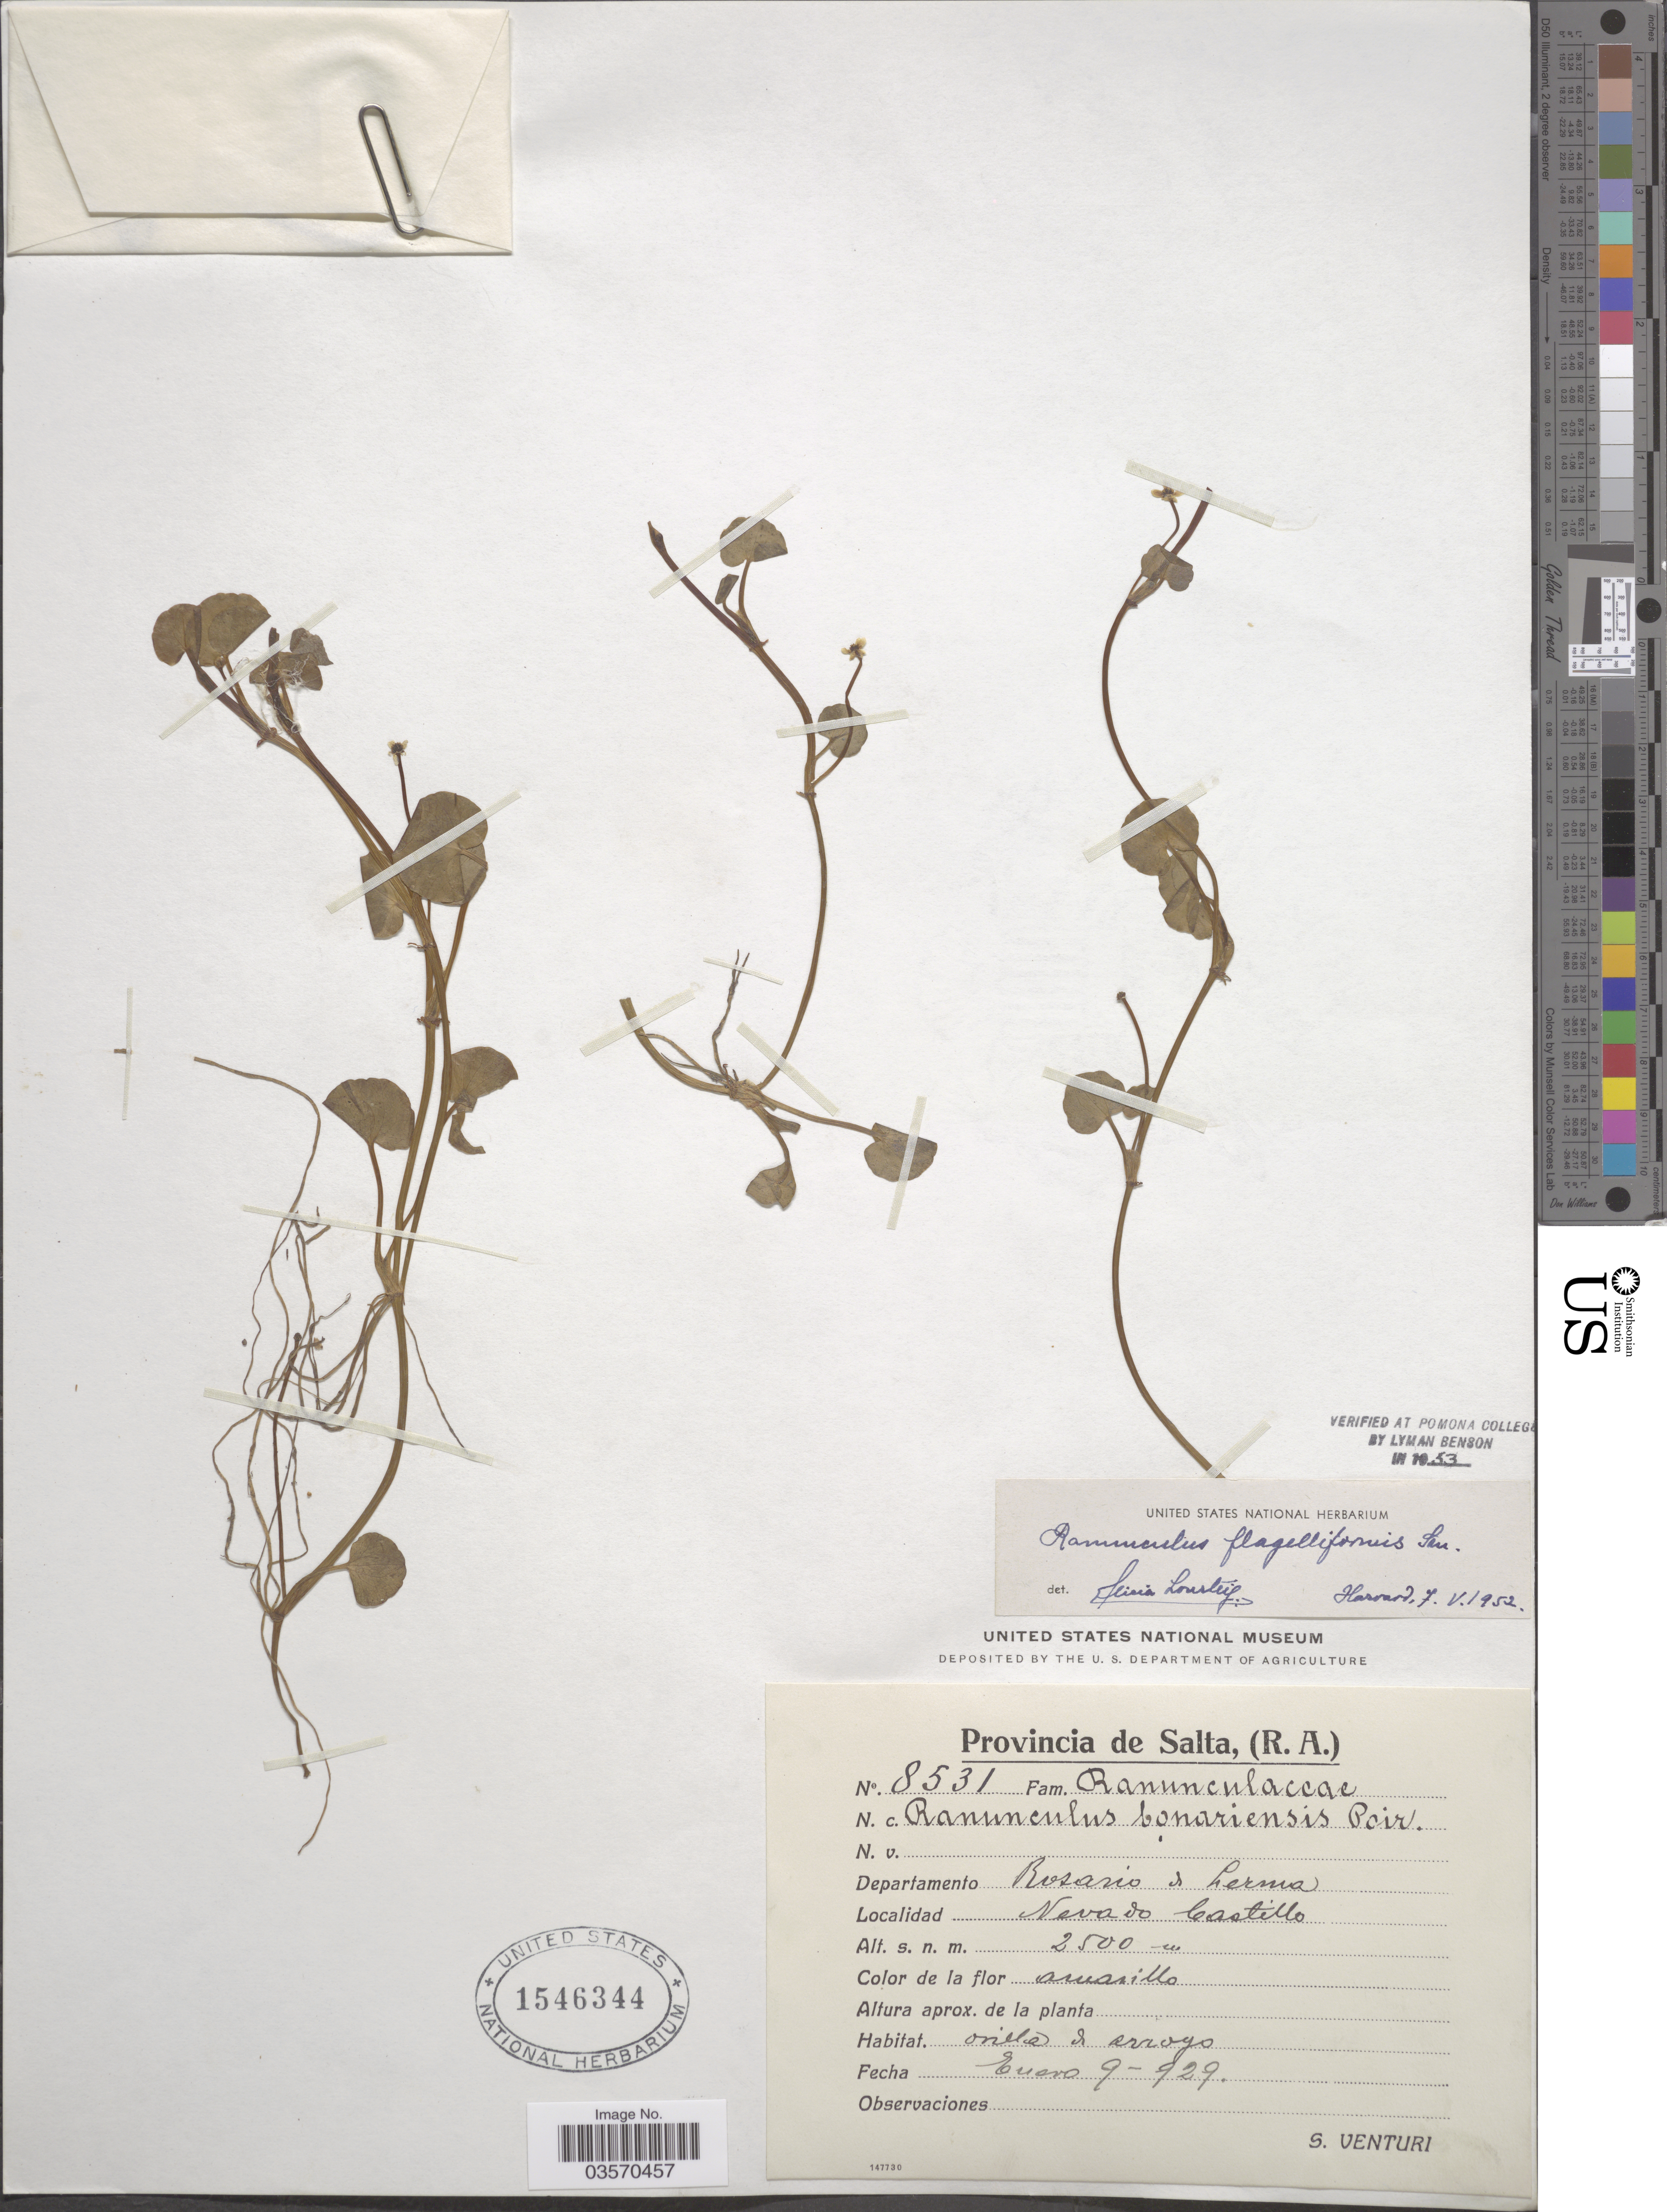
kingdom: Plantae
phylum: Tracheophyta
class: Magnoliopsida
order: Ranunculales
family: Ranunculaceae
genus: Ranunculus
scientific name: Ranunculus flagelliformis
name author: Sm.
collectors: S. Venturi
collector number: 8531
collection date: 1929-01-09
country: Argentina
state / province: Salta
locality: Departamento Rosario de Lerma. Nevado Castillo.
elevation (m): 2500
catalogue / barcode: US 1546344